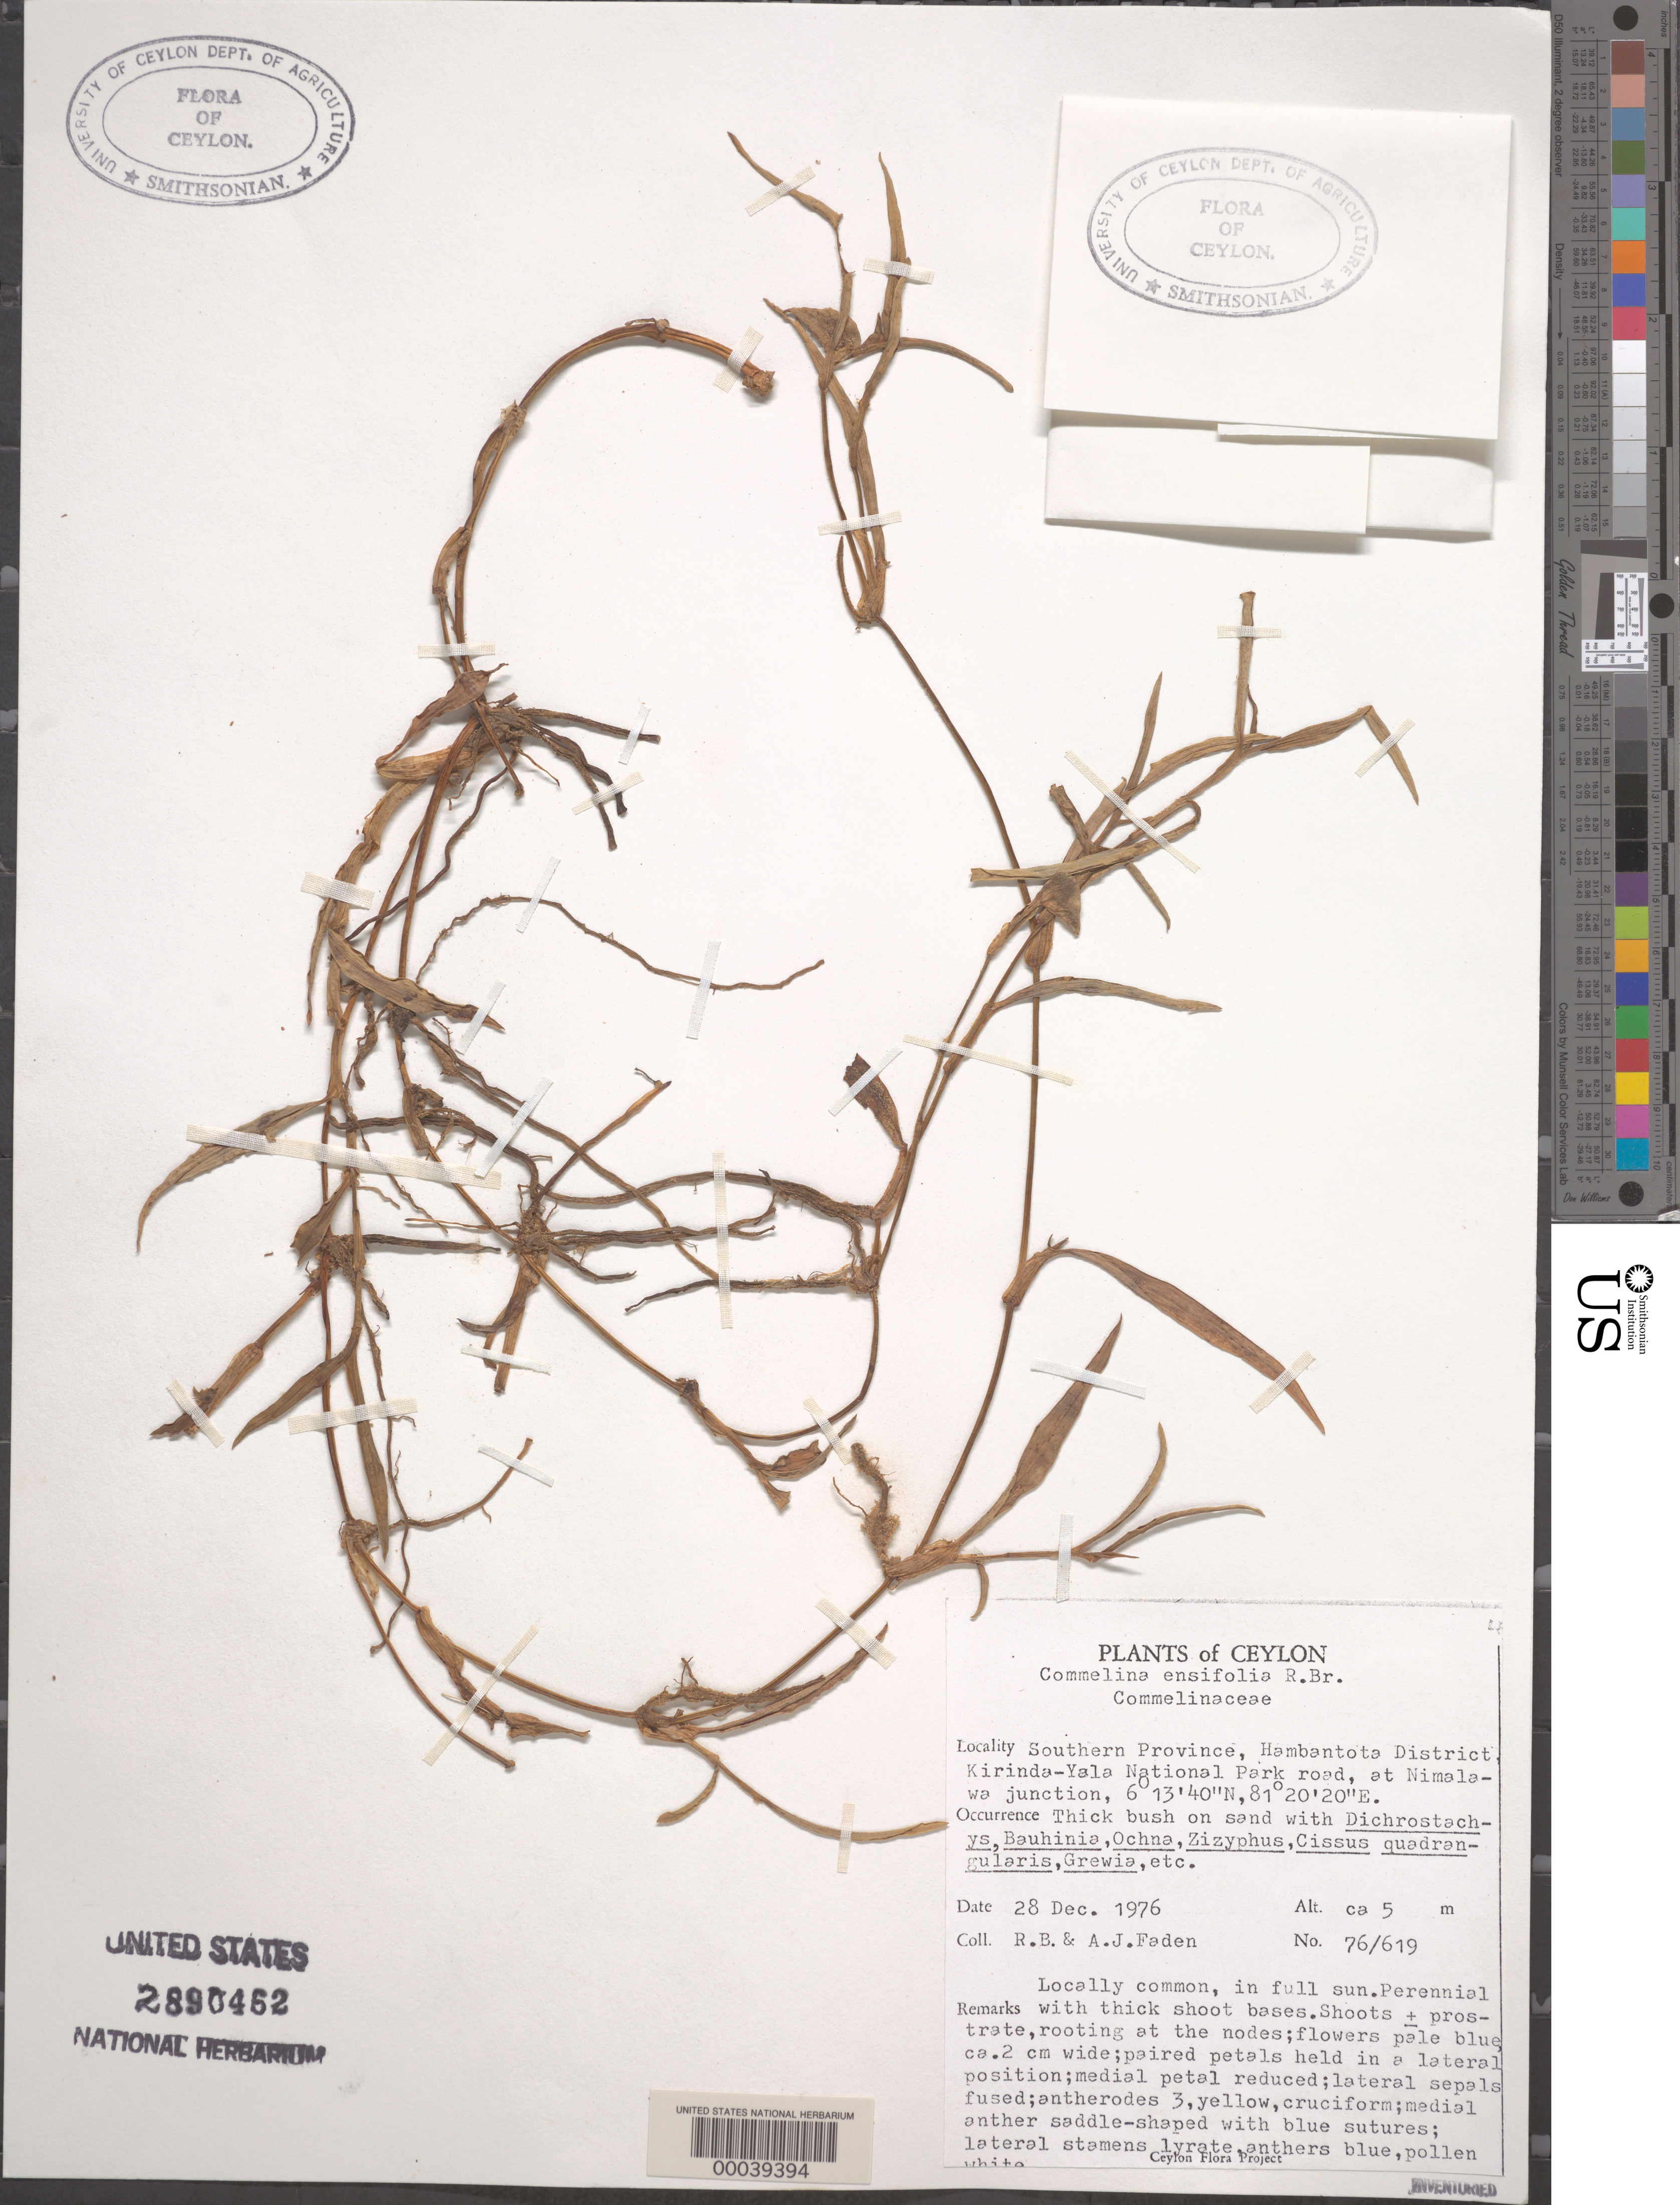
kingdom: Plantae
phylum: Tracheophyta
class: Liliopsida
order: Commelinales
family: Commelinaceae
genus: Commelina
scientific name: Commelina ensifolia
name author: R. Br.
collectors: R. B. Faden & A. J. Faden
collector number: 76/619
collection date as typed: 28 Dec 1976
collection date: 1976-12-28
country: Sri Lanka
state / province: Southern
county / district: Hambantota Dist.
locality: Kirinda-yala national park road, nimalawa junction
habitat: Thick bush on sand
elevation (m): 5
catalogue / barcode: US 2890462